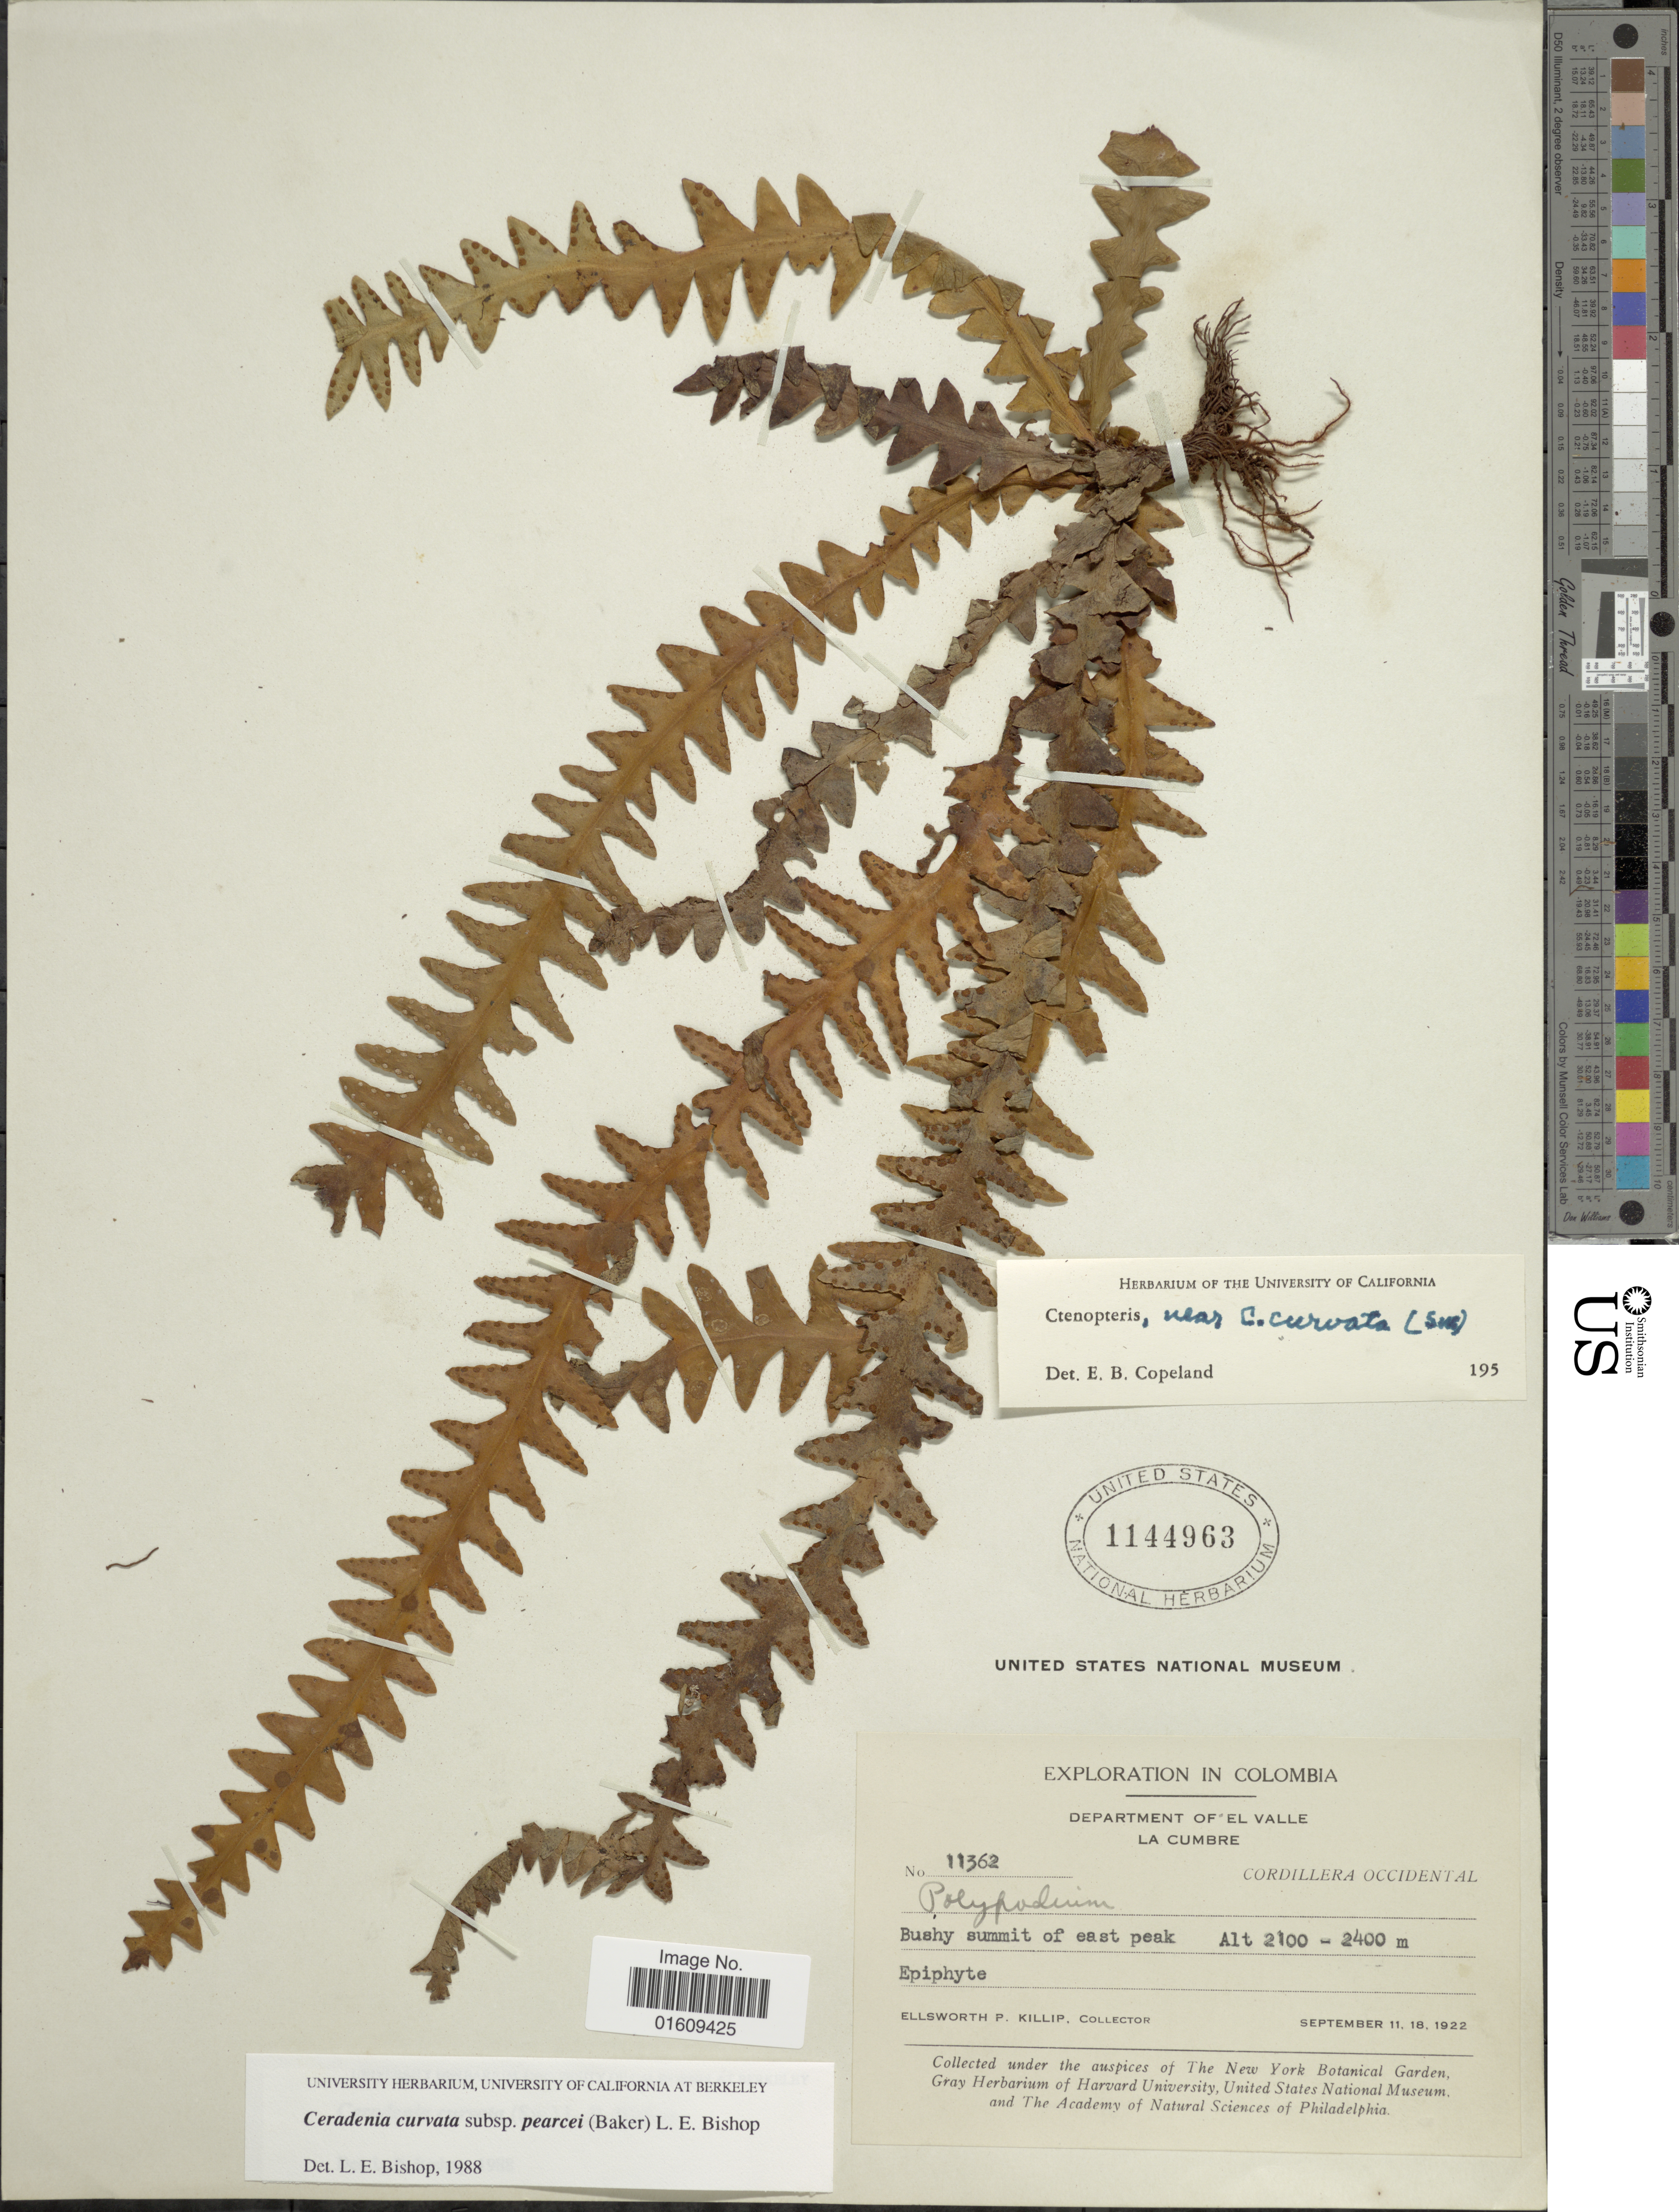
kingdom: Plantae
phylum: Tracheophyta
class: Polypodiopsida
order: Polypodiales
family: Polypodiaceae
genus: Ceradenia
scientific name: Ceradenia curvata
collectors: E. P. Killip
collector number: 11362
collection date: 1922-09-11/1922-09-18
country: Colombia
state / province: Valle del Cauca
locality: Colombia, Department of El Valle, La Cumbte, Cordillera Occidental, Bushy summit of east peak.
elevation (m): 2100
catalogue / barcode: US 1144963